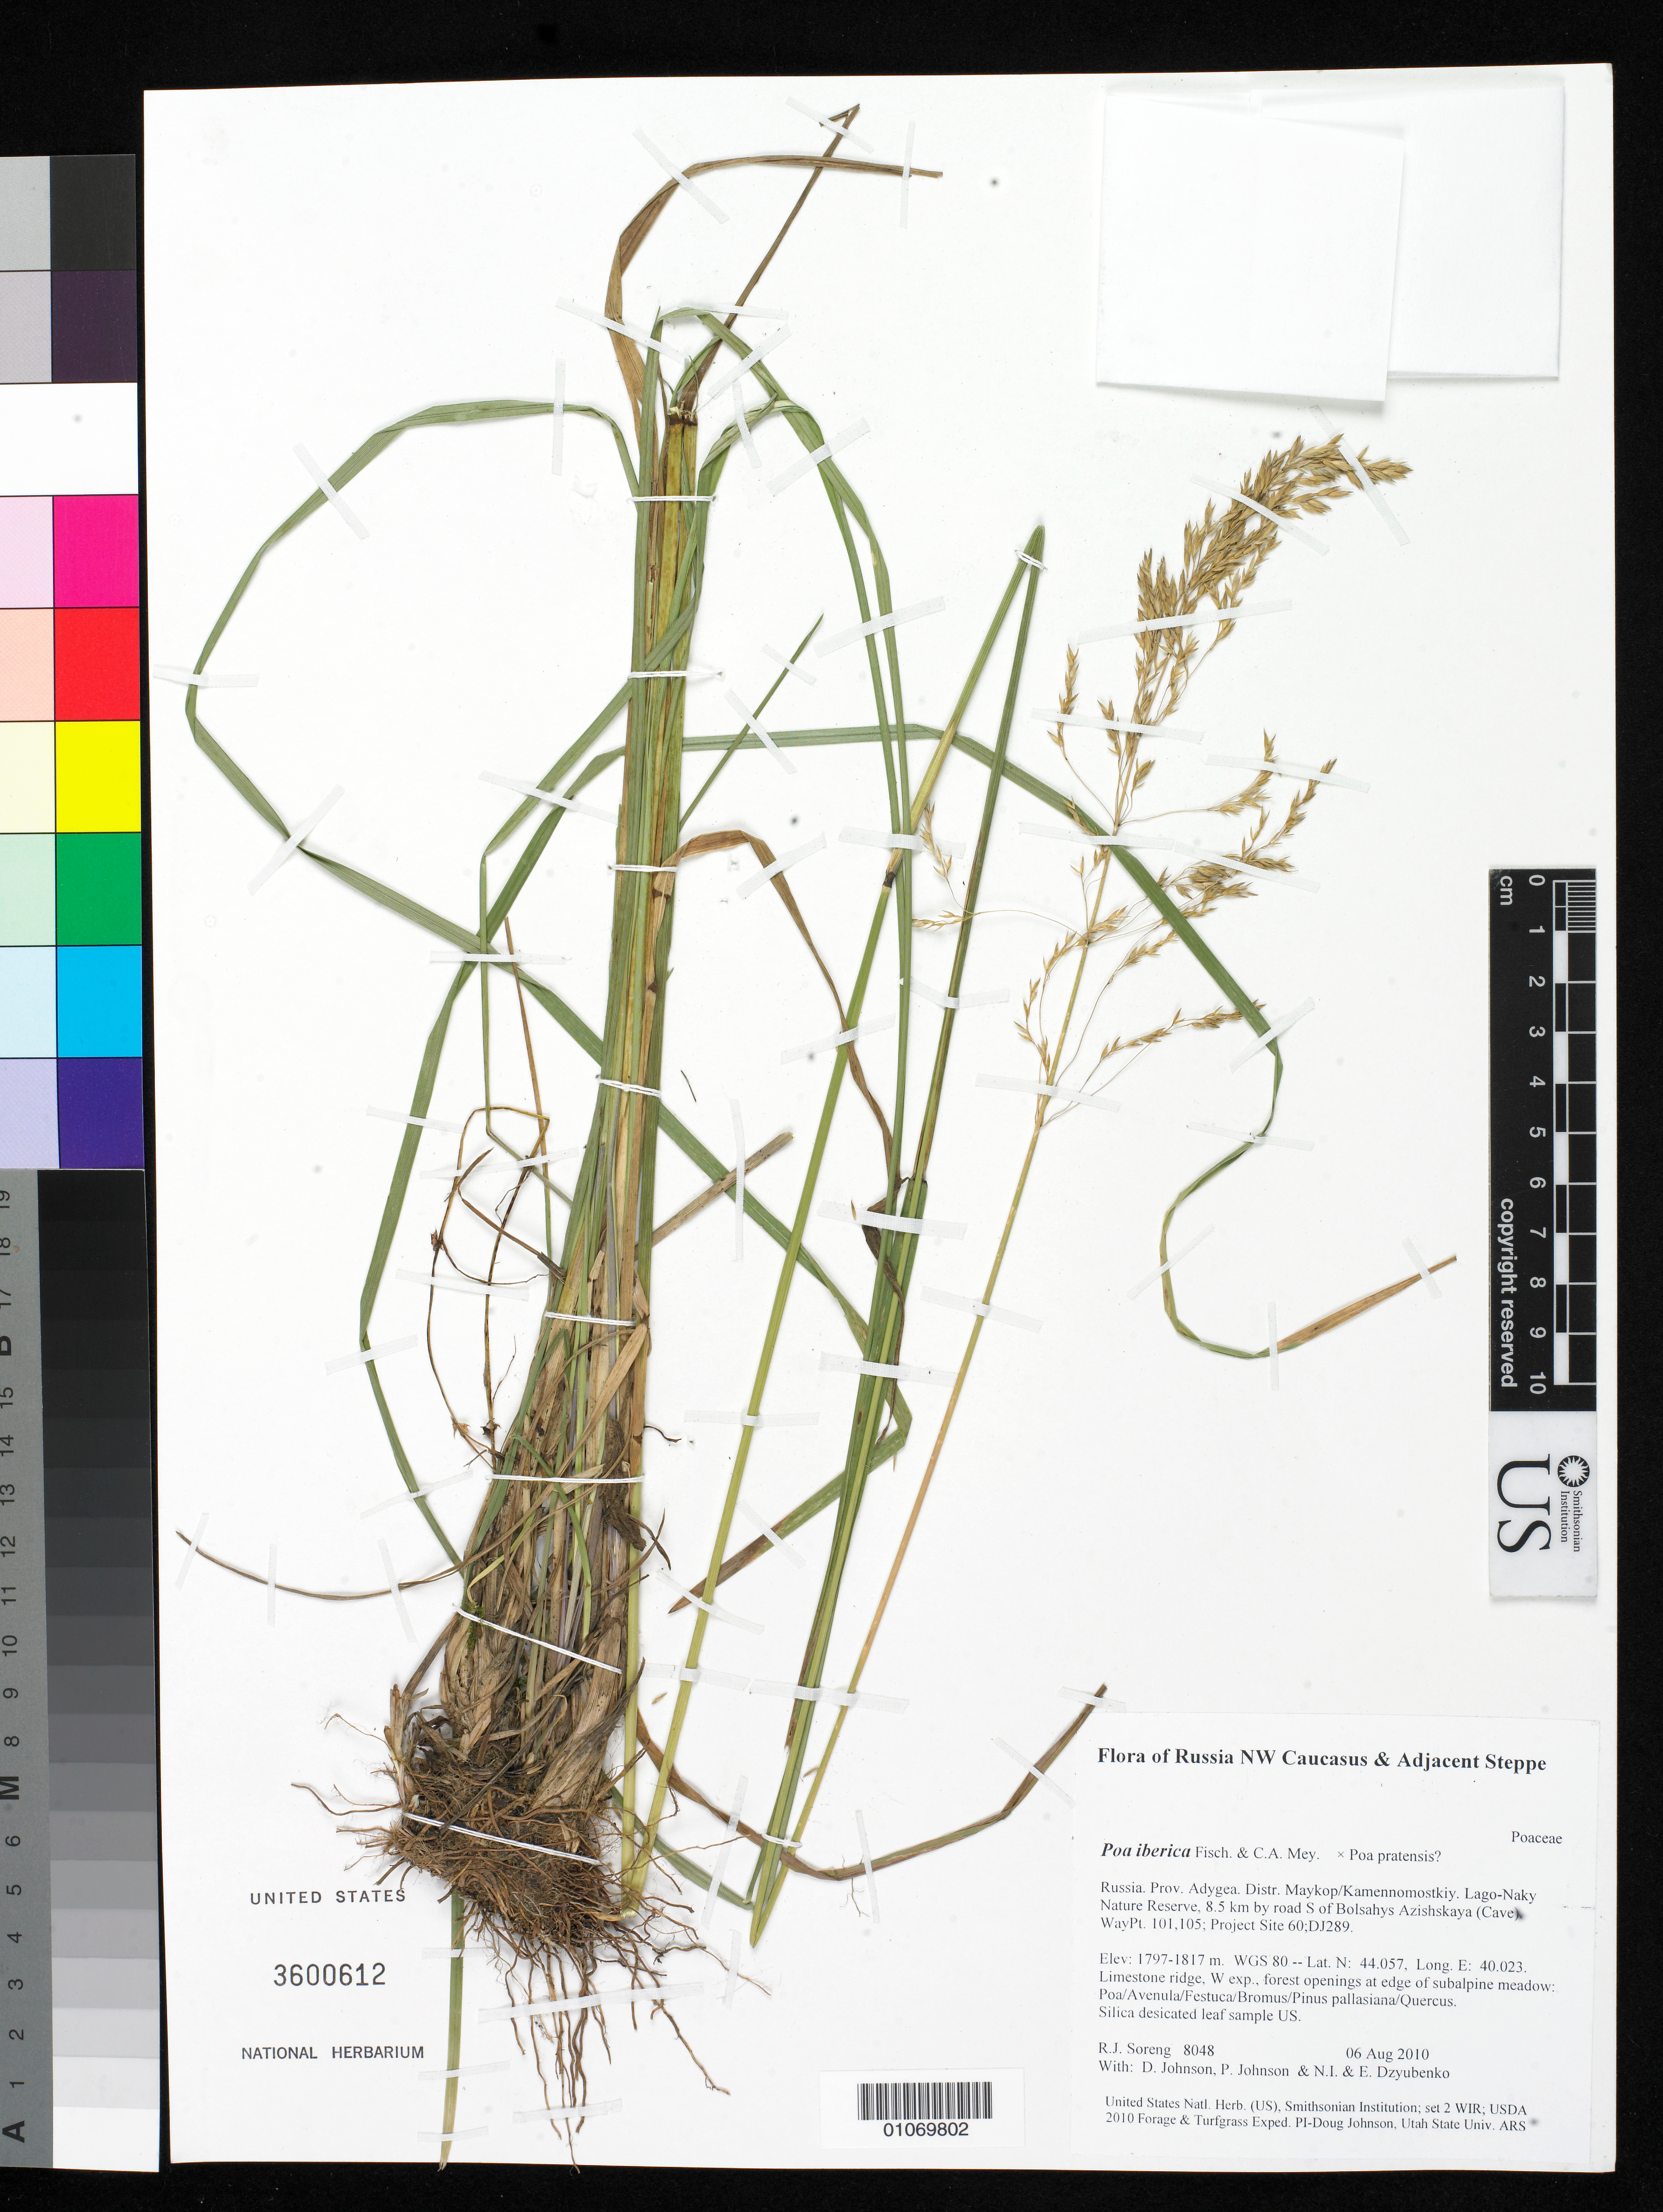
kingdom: Plantae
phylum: Tracheophyta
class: Liliopsida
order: Poales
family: Poaceae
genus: Poa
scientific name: Poa iberica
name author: Fisch. & C.A. Mey.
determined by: Soreng, Robert J., Research Associate (BOT), Smithsonian Institution - National Museum of Natural History (UNITED STATES)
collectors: R. J. Soreng, D. Johnson, P. Johnson, N. Dzyubenko & E. Dzyubenko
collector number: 8048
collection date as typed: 06 Aug 2010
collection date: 2010-08-06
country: Russian Federation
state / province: Adygea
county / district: Maykop/Kamennomostkiy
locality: Lago-Naky Nature Reserve, 8.5 km by road S of Bolsahys Azishskaya (Cave)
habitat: Limestone ridge, W exp., forest openings at edge of subalpine meadow: Poa/Avenula/Festuca/Bromus/Pinus pallasiana/Quercus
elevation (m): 1797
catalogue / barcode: US 3600612